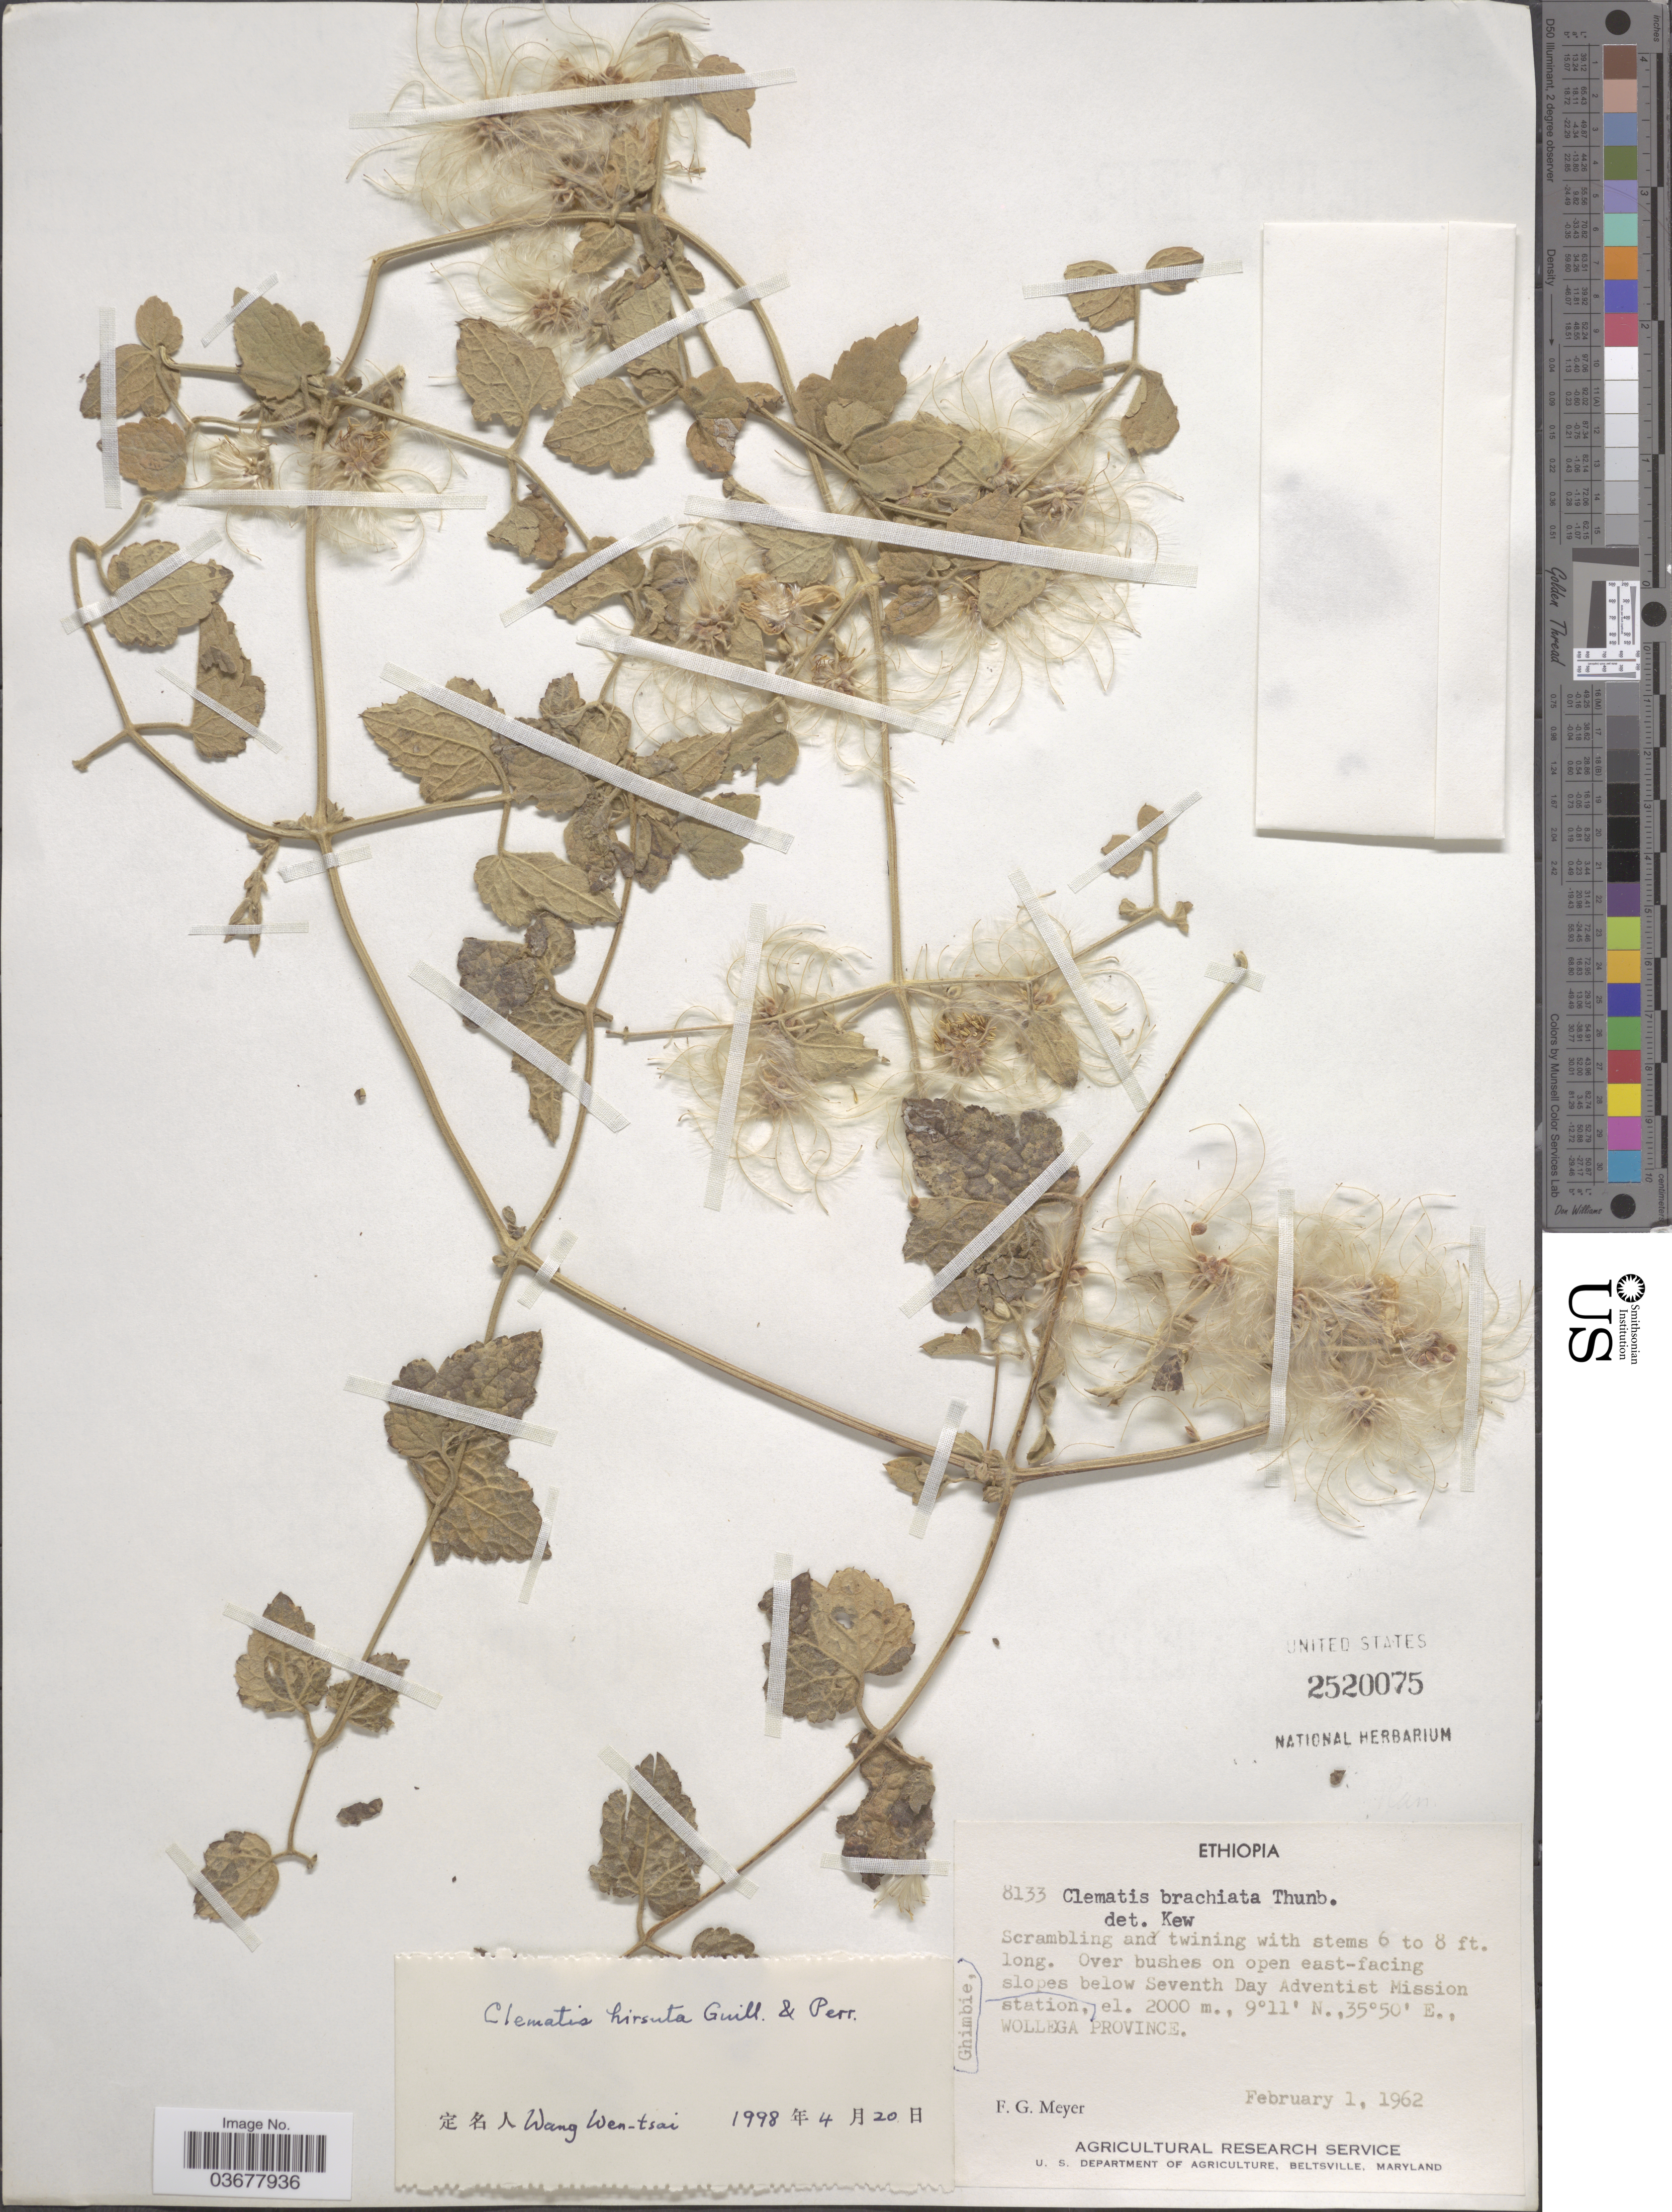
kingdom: Plantae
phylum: Tracheophyta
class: Magnoliopsida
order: Ranunculales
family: Ranunculaceae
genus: Clematis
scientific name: Clematis hirsuta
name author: Guill. & Perr.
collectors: F. G. Meyer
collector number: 8133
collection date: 1962-02-01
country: Ethiopia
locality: Over brushes on open east-facing slopes below Seventh Day Adventist Mission station, Gimbie. Wollega Province.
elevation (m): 2000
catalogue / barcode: US 2520075